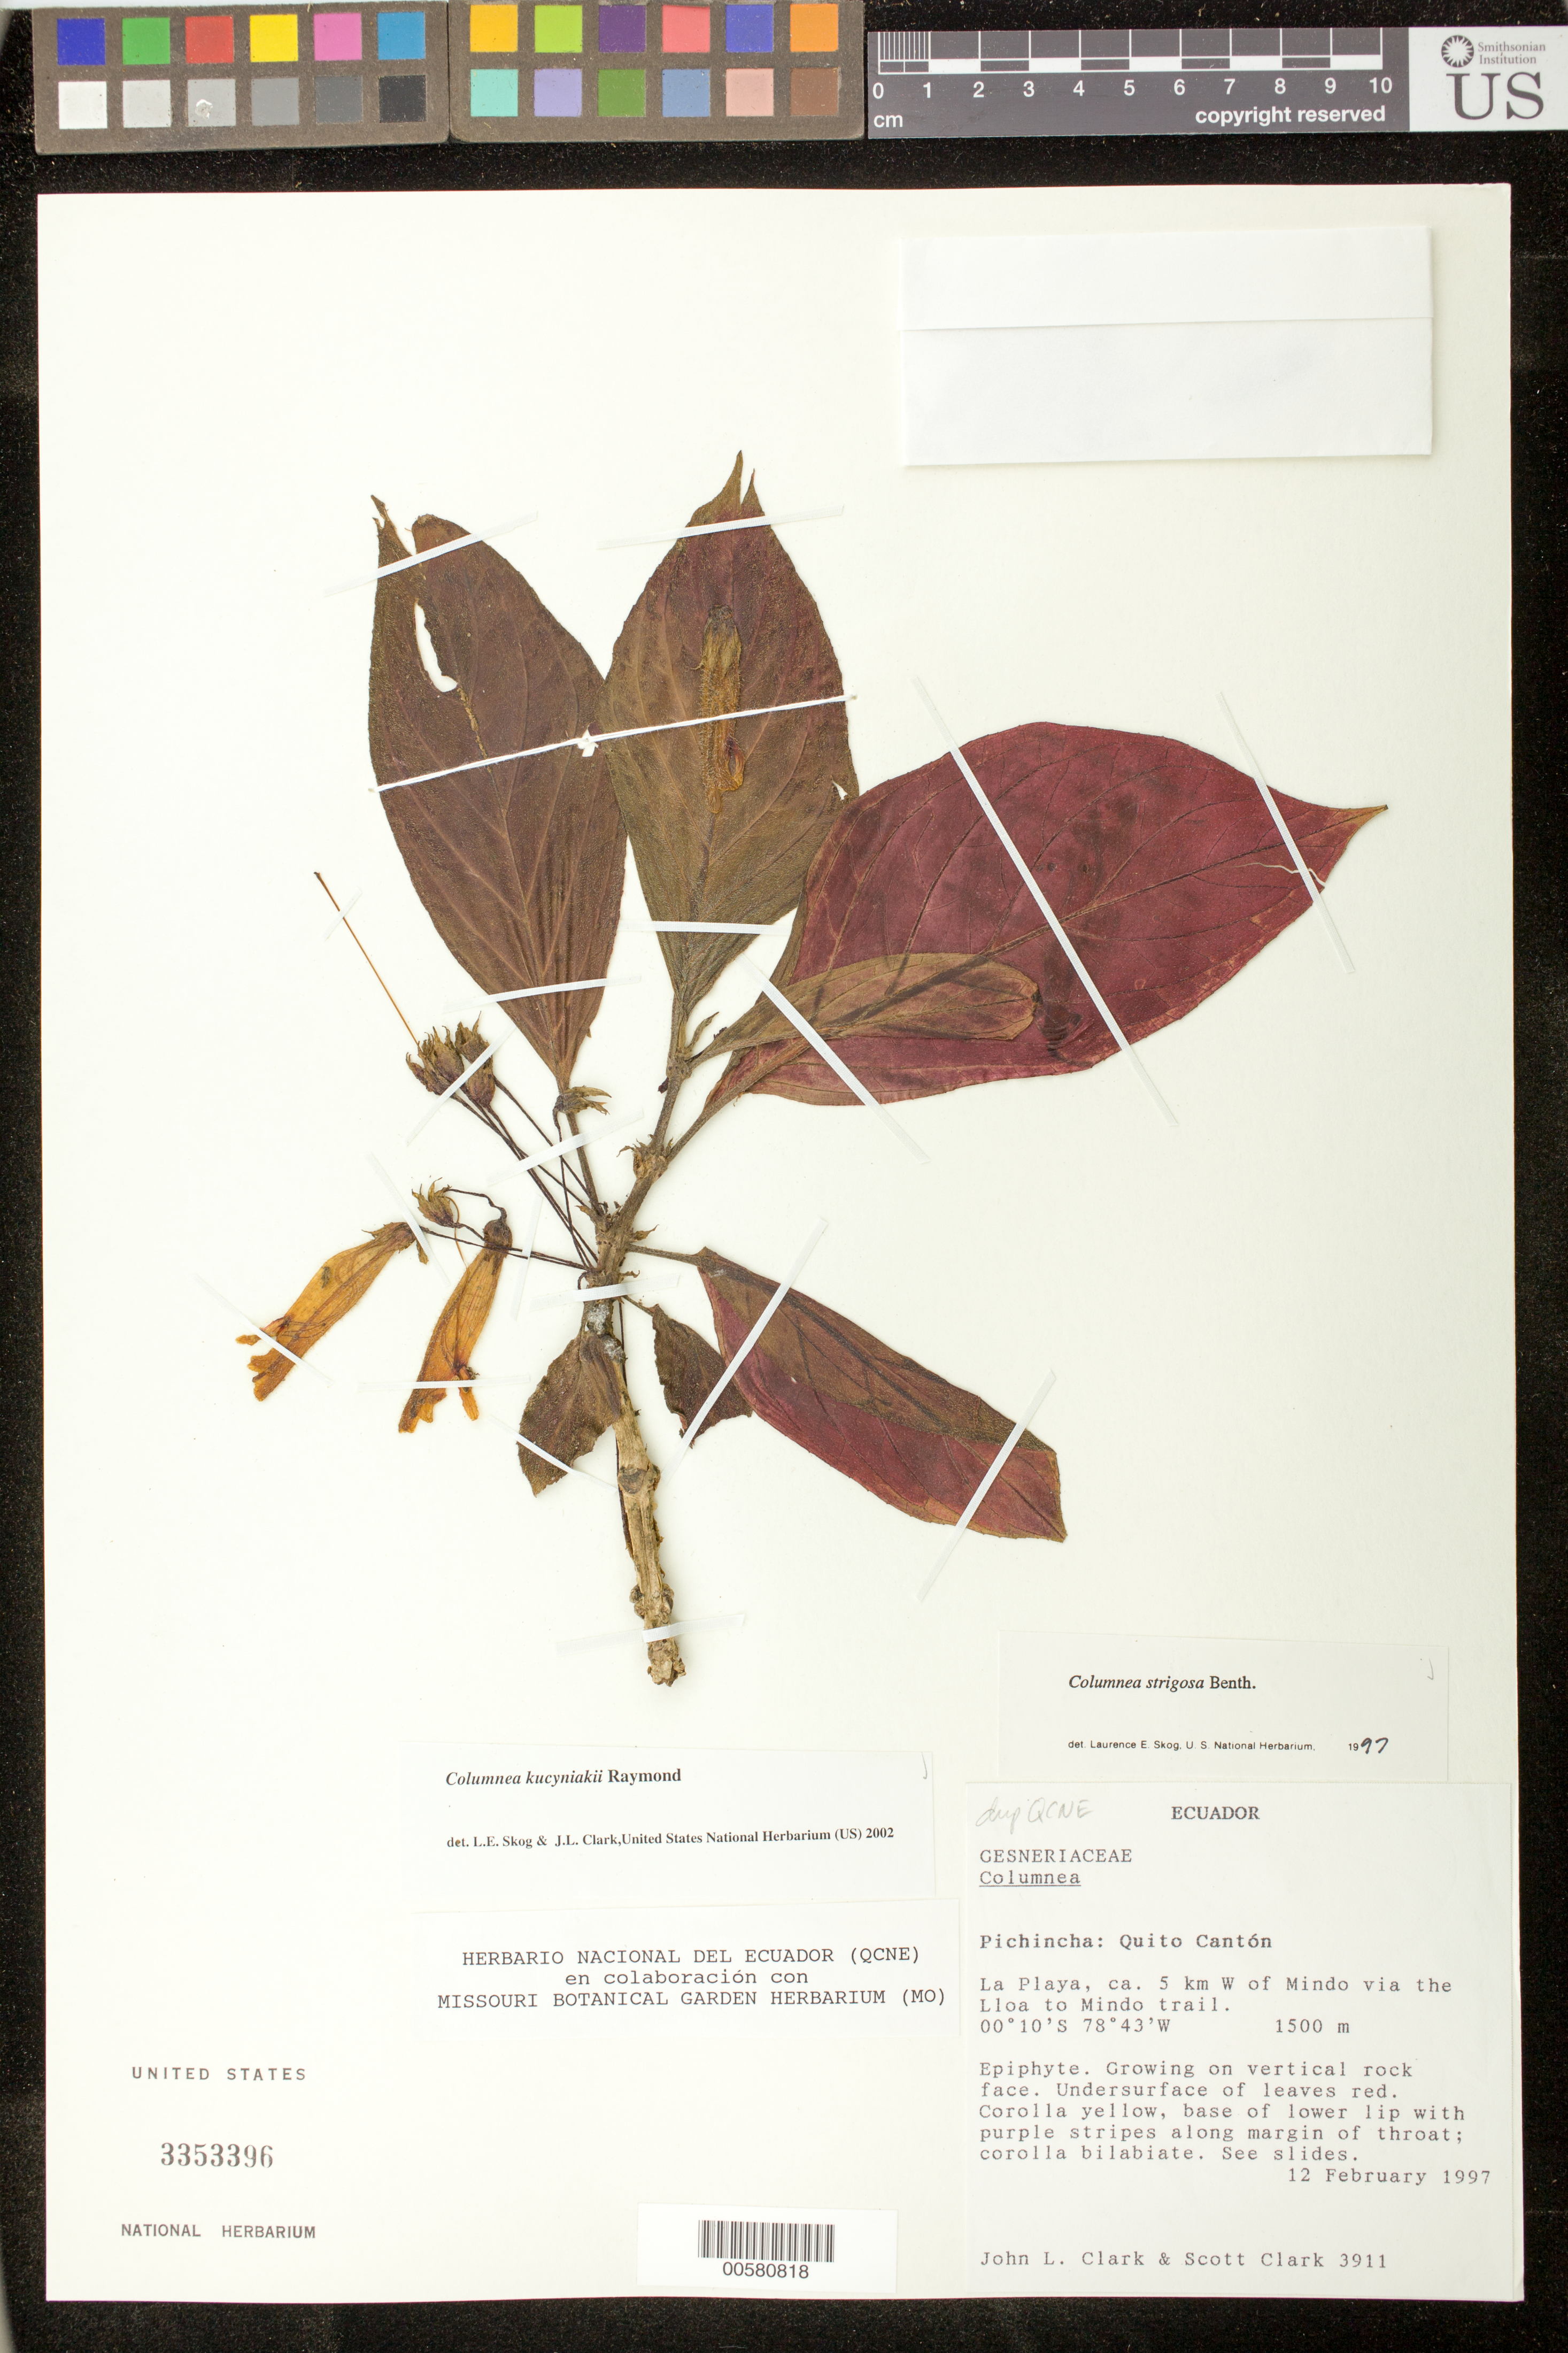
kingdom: Plantae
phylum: Tracheophyta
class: Magnoliopsida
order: Lamiales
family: Gesneriaceae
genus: Columnea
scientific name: Columnea kucyniakii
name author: Raymond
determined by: Clark, J. L.; Skog, Laurence E.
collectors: J. L. Clark & S. Clark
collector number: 3911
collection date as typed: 12 Feb 1997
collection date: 1997-02-12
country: Ecuador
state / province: Pichincha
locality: Quito Cantón. La Playa, ca. 5 km W of Mindo via the Lloa to Mindo trail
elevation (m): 1500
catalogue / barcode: US 3353396